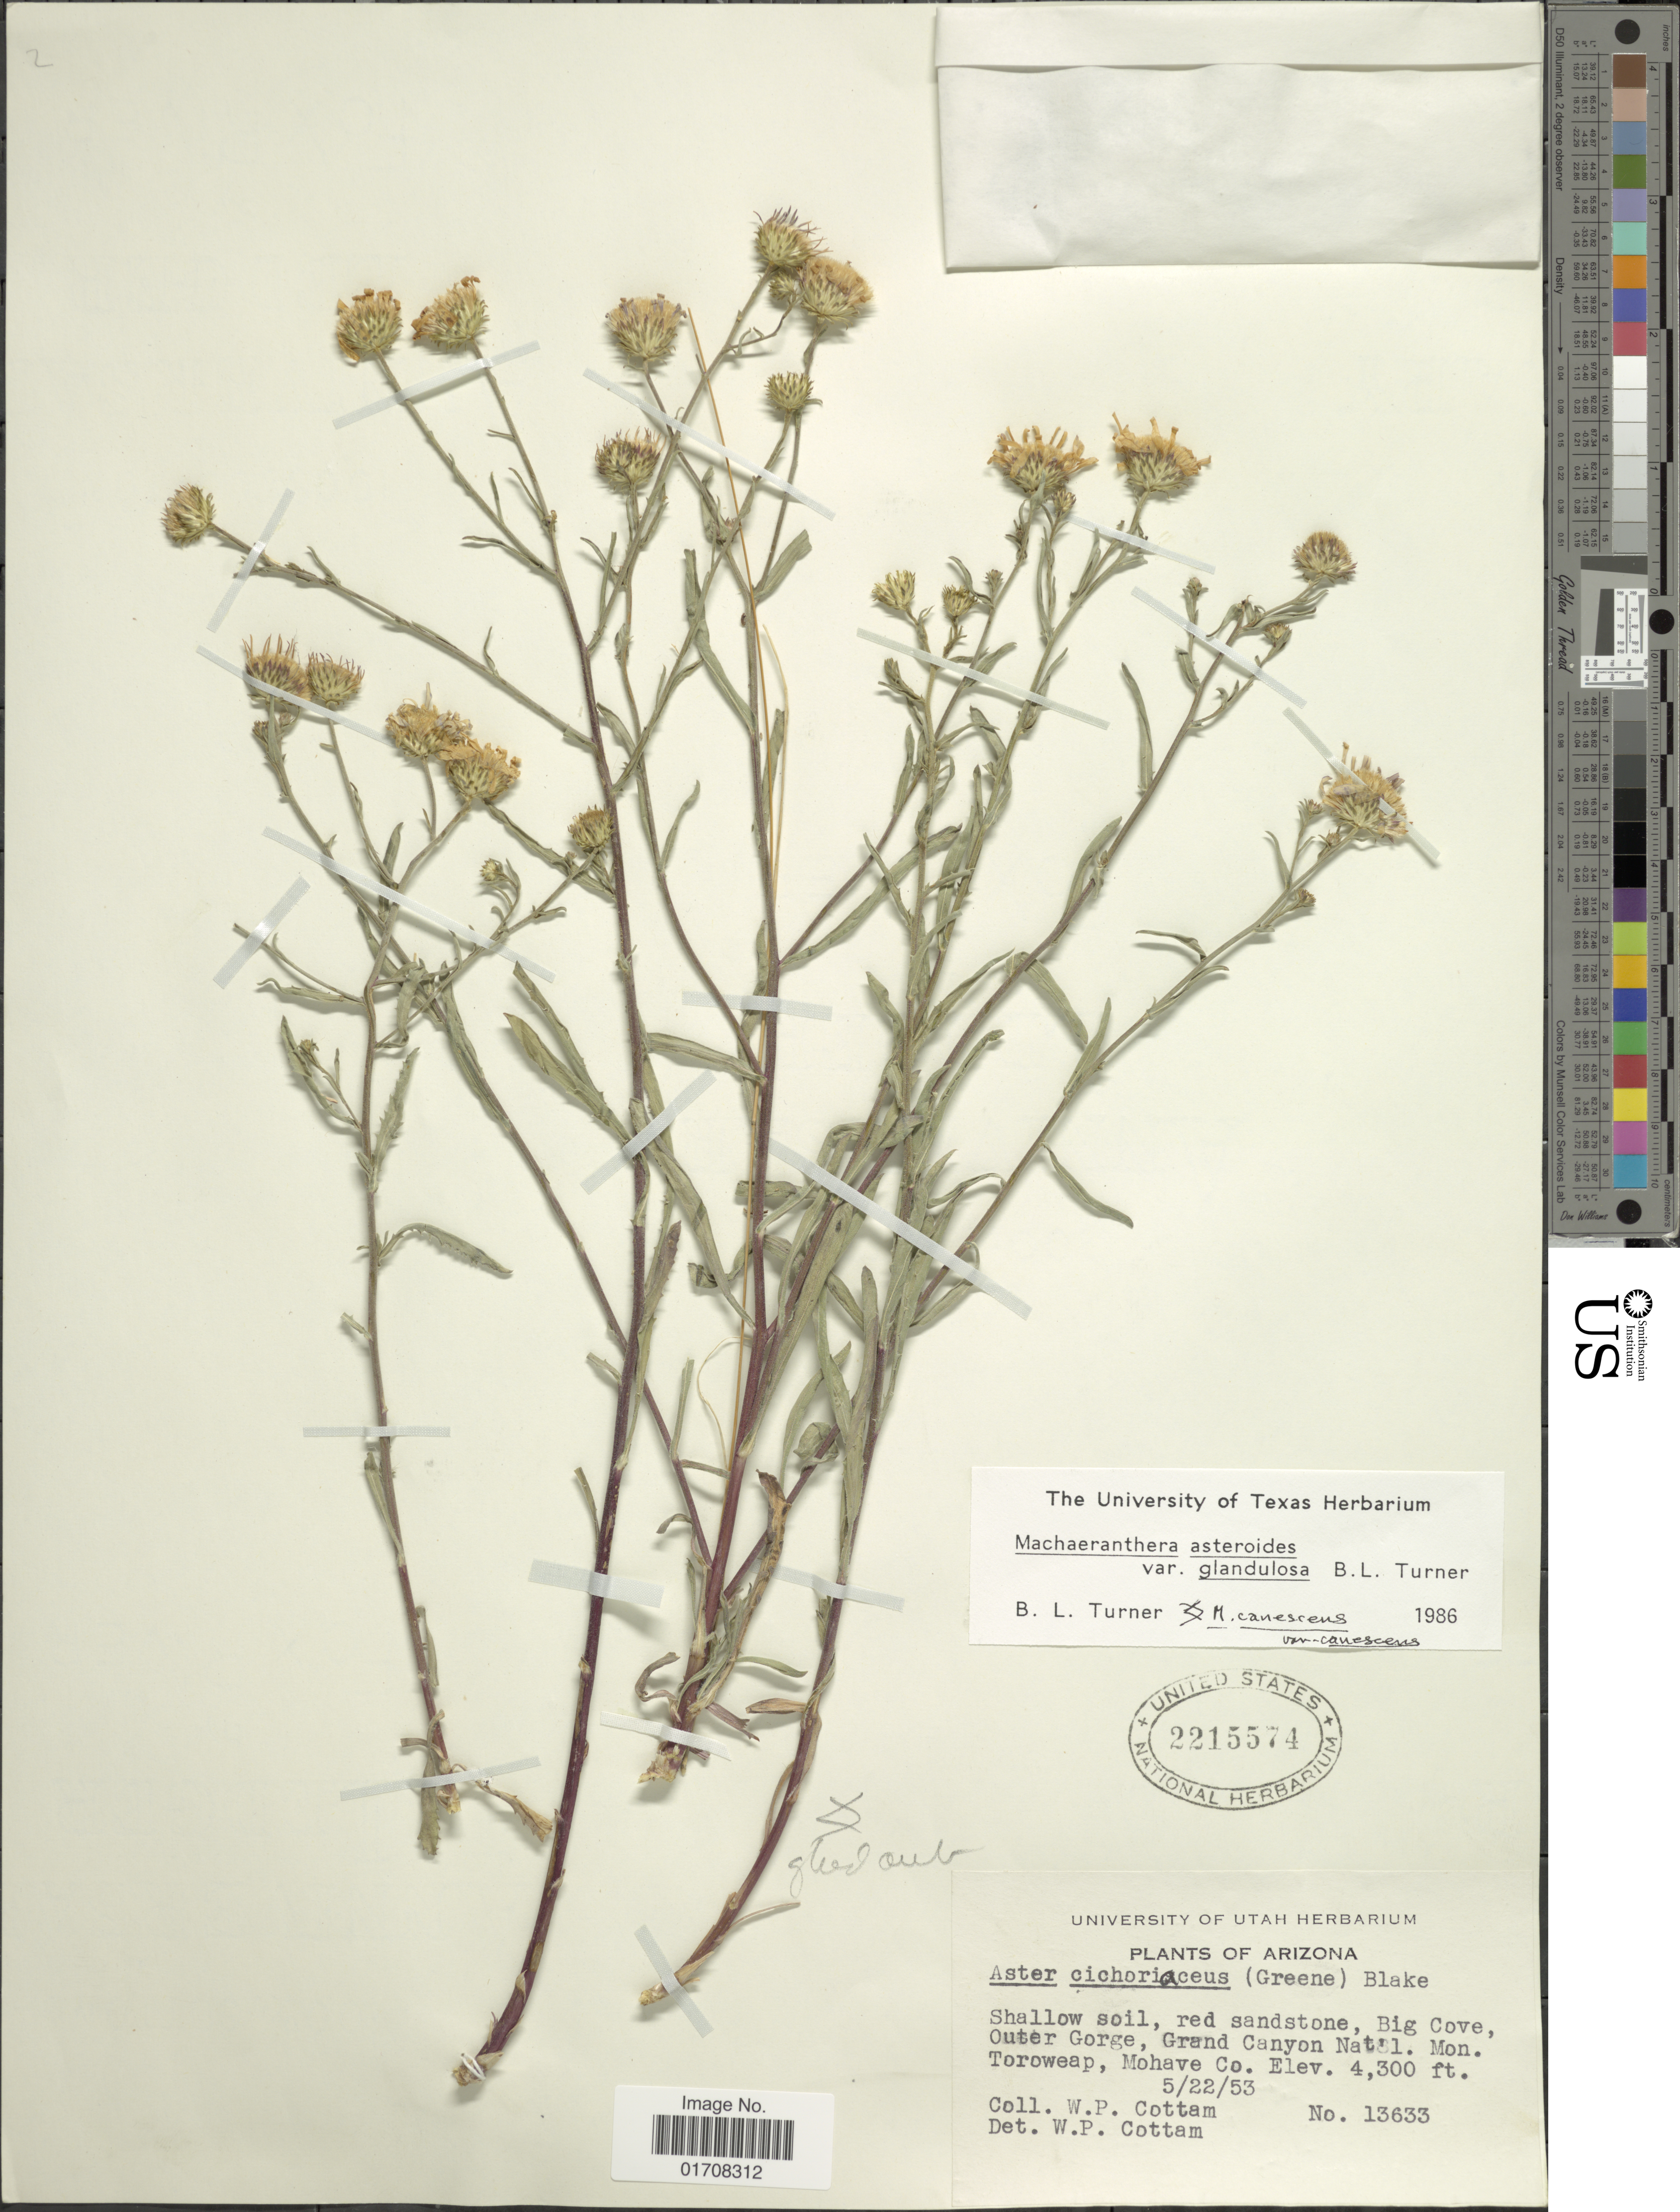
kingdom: Plantae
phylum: Tracheophyta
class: Magnoliopsida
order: Asterales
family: Asteraceae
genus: Machaeranthera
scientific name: Machaeranthera asteroides var. glandulosa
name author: (Torr.) Greene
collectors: W. Cottam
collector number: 13633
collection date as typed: Transcribed d/m/y: 22/5/53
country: United States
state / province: Arizona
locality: Big Cove, Outer Gorge, Grand Canyon Nat'l. Mon. Toroweap, Mohave Co.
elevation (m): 1311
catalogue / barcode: US 2215574